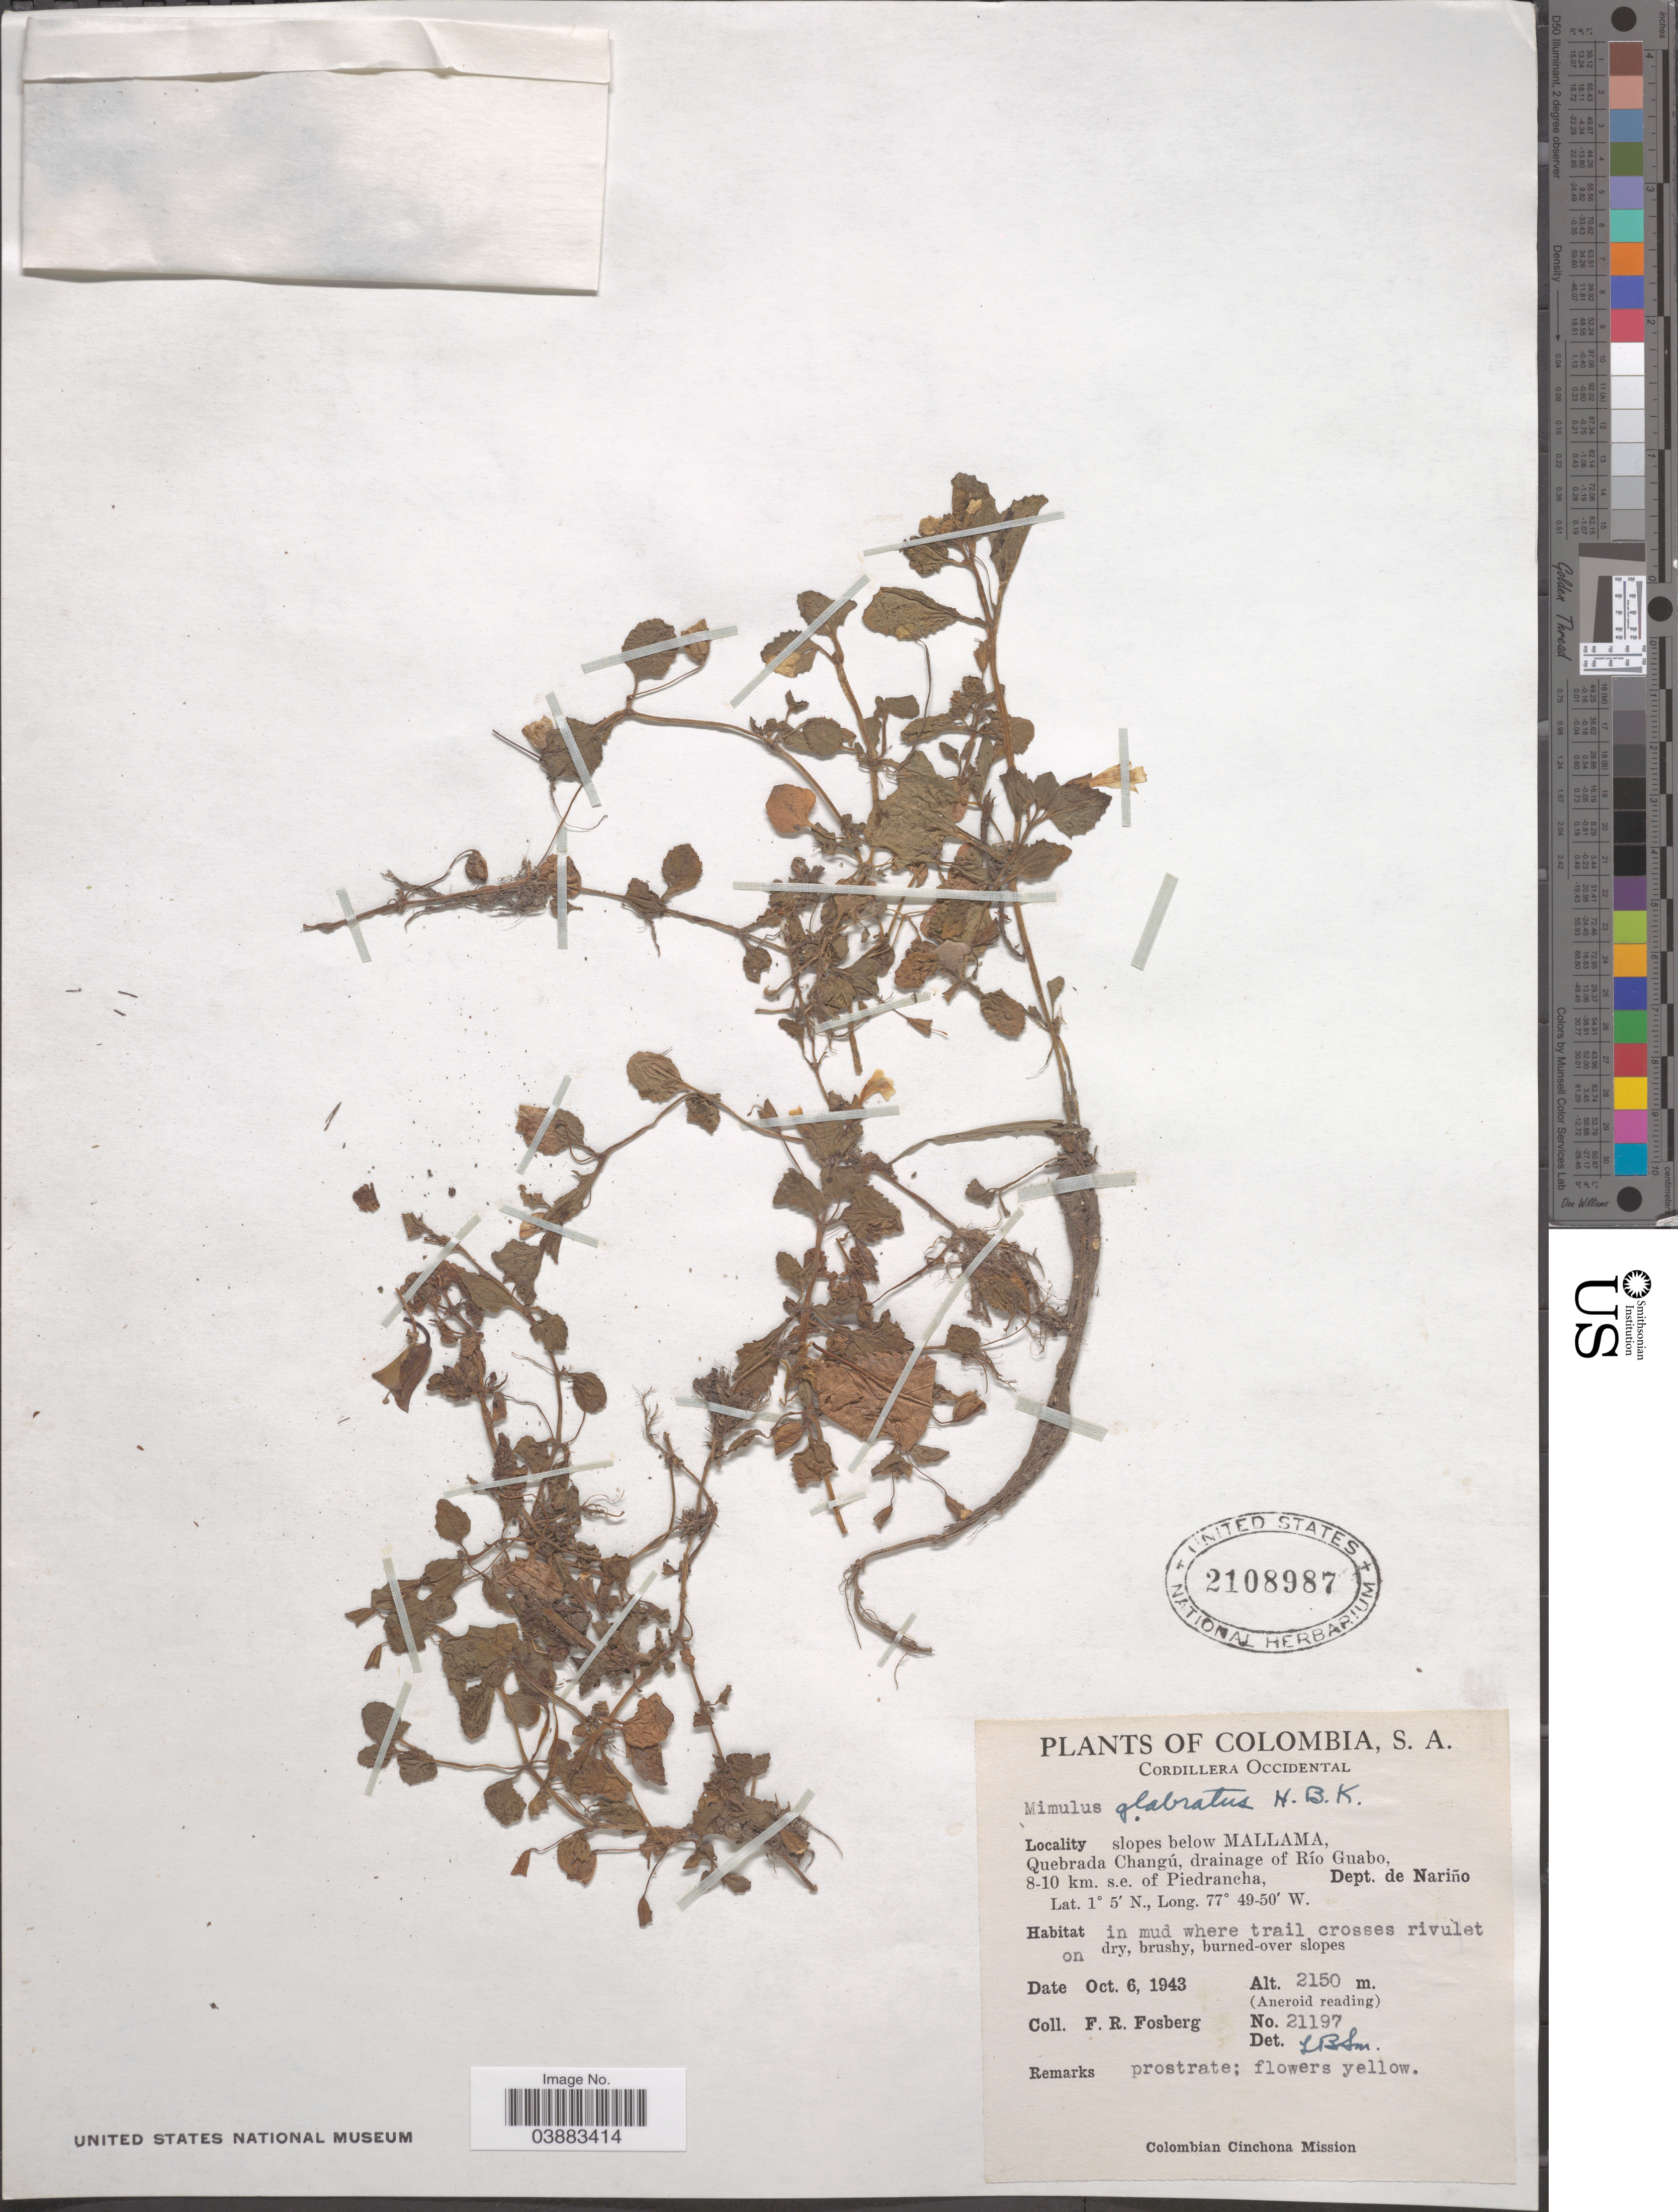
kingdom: Plantae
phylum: Tracheophyta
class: Magnoliopsida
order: Lamiales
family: Phrymaceae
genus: Mimulus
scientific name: Mimulus glabratus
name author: Kunth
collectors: F. R. Fosberg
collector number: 21197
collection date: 1943-10-06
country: Colombia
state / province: Nariño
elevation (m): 2150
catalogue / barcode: US 2108987